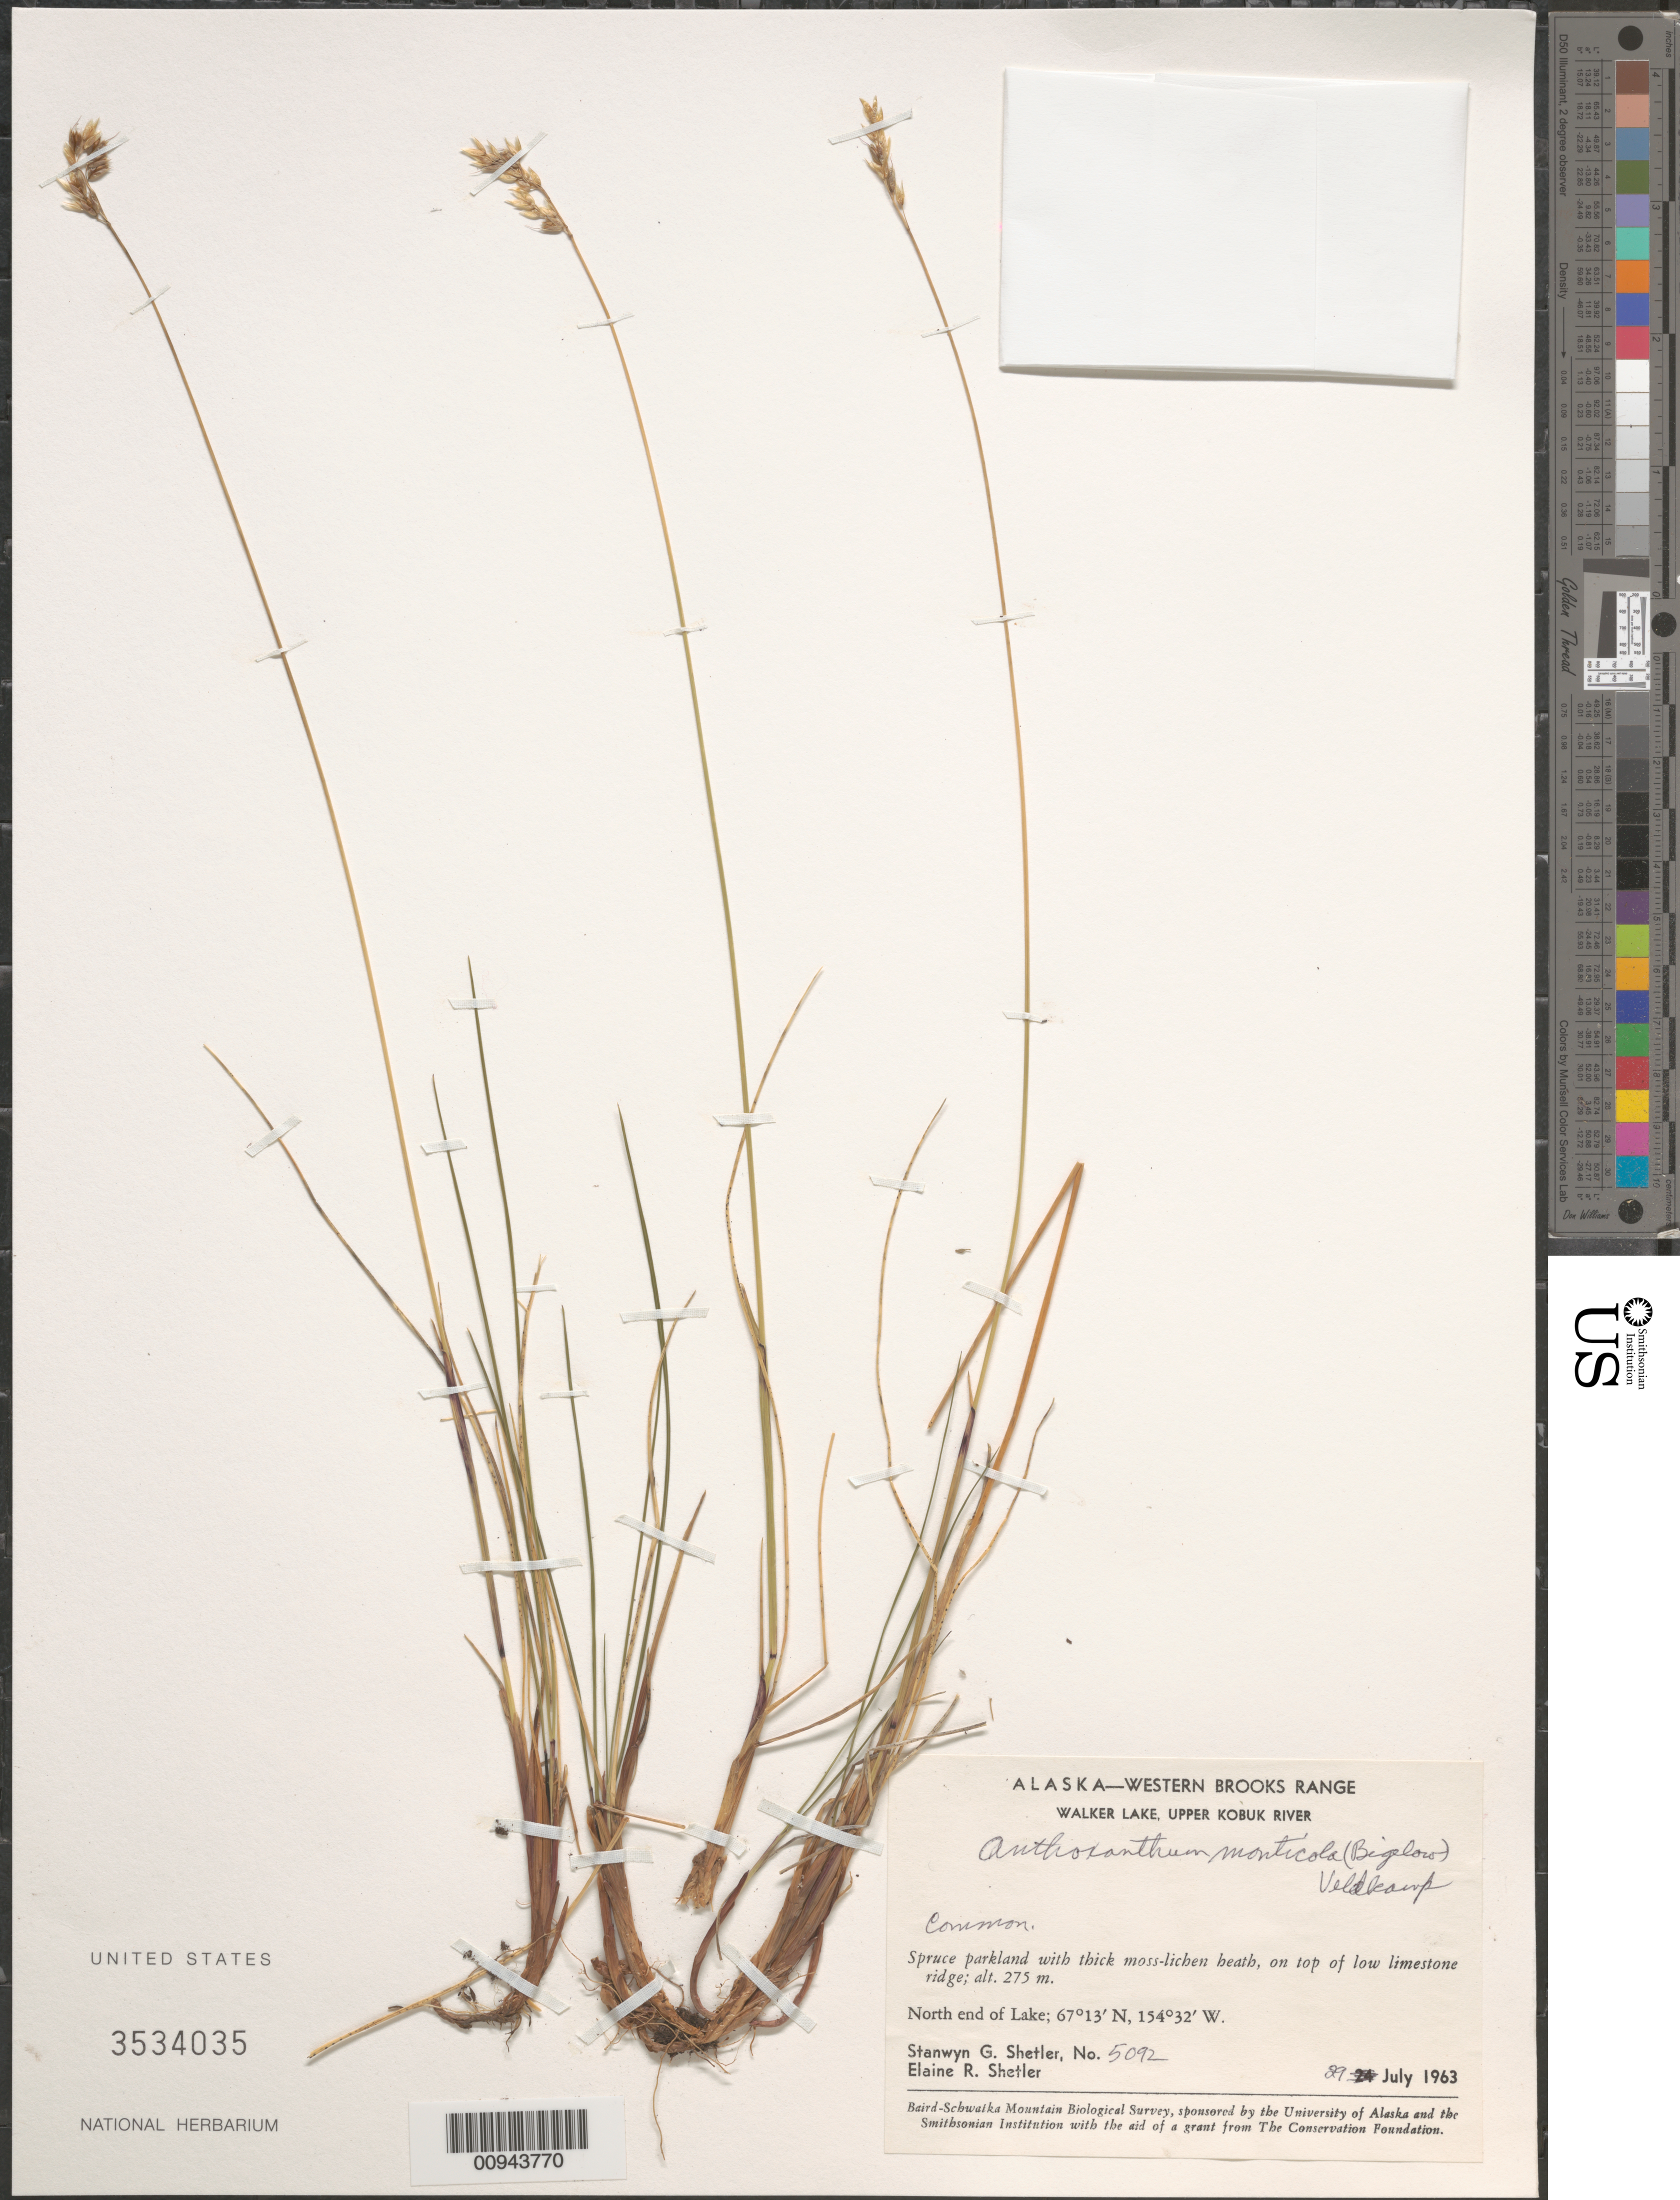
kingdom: Plantae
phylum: Tracheophyta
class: Liliopsida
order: Poales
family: Poaceae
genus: Anthoxanthum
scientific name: Anthoxanthum monticola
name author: (Bigelow) Veldkamp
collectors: S. Shetler & E. R. Shetler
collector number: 5092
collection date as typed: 29 Jul 1963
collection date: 1963-07-29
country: United States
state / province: Alaska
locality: North end of Walker Lake. Western Brooks Range, Upper Kobuk River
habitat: Spruce parkland with thick moss-lichen heath, on top of low limestone ridge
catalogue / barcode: US 3534035